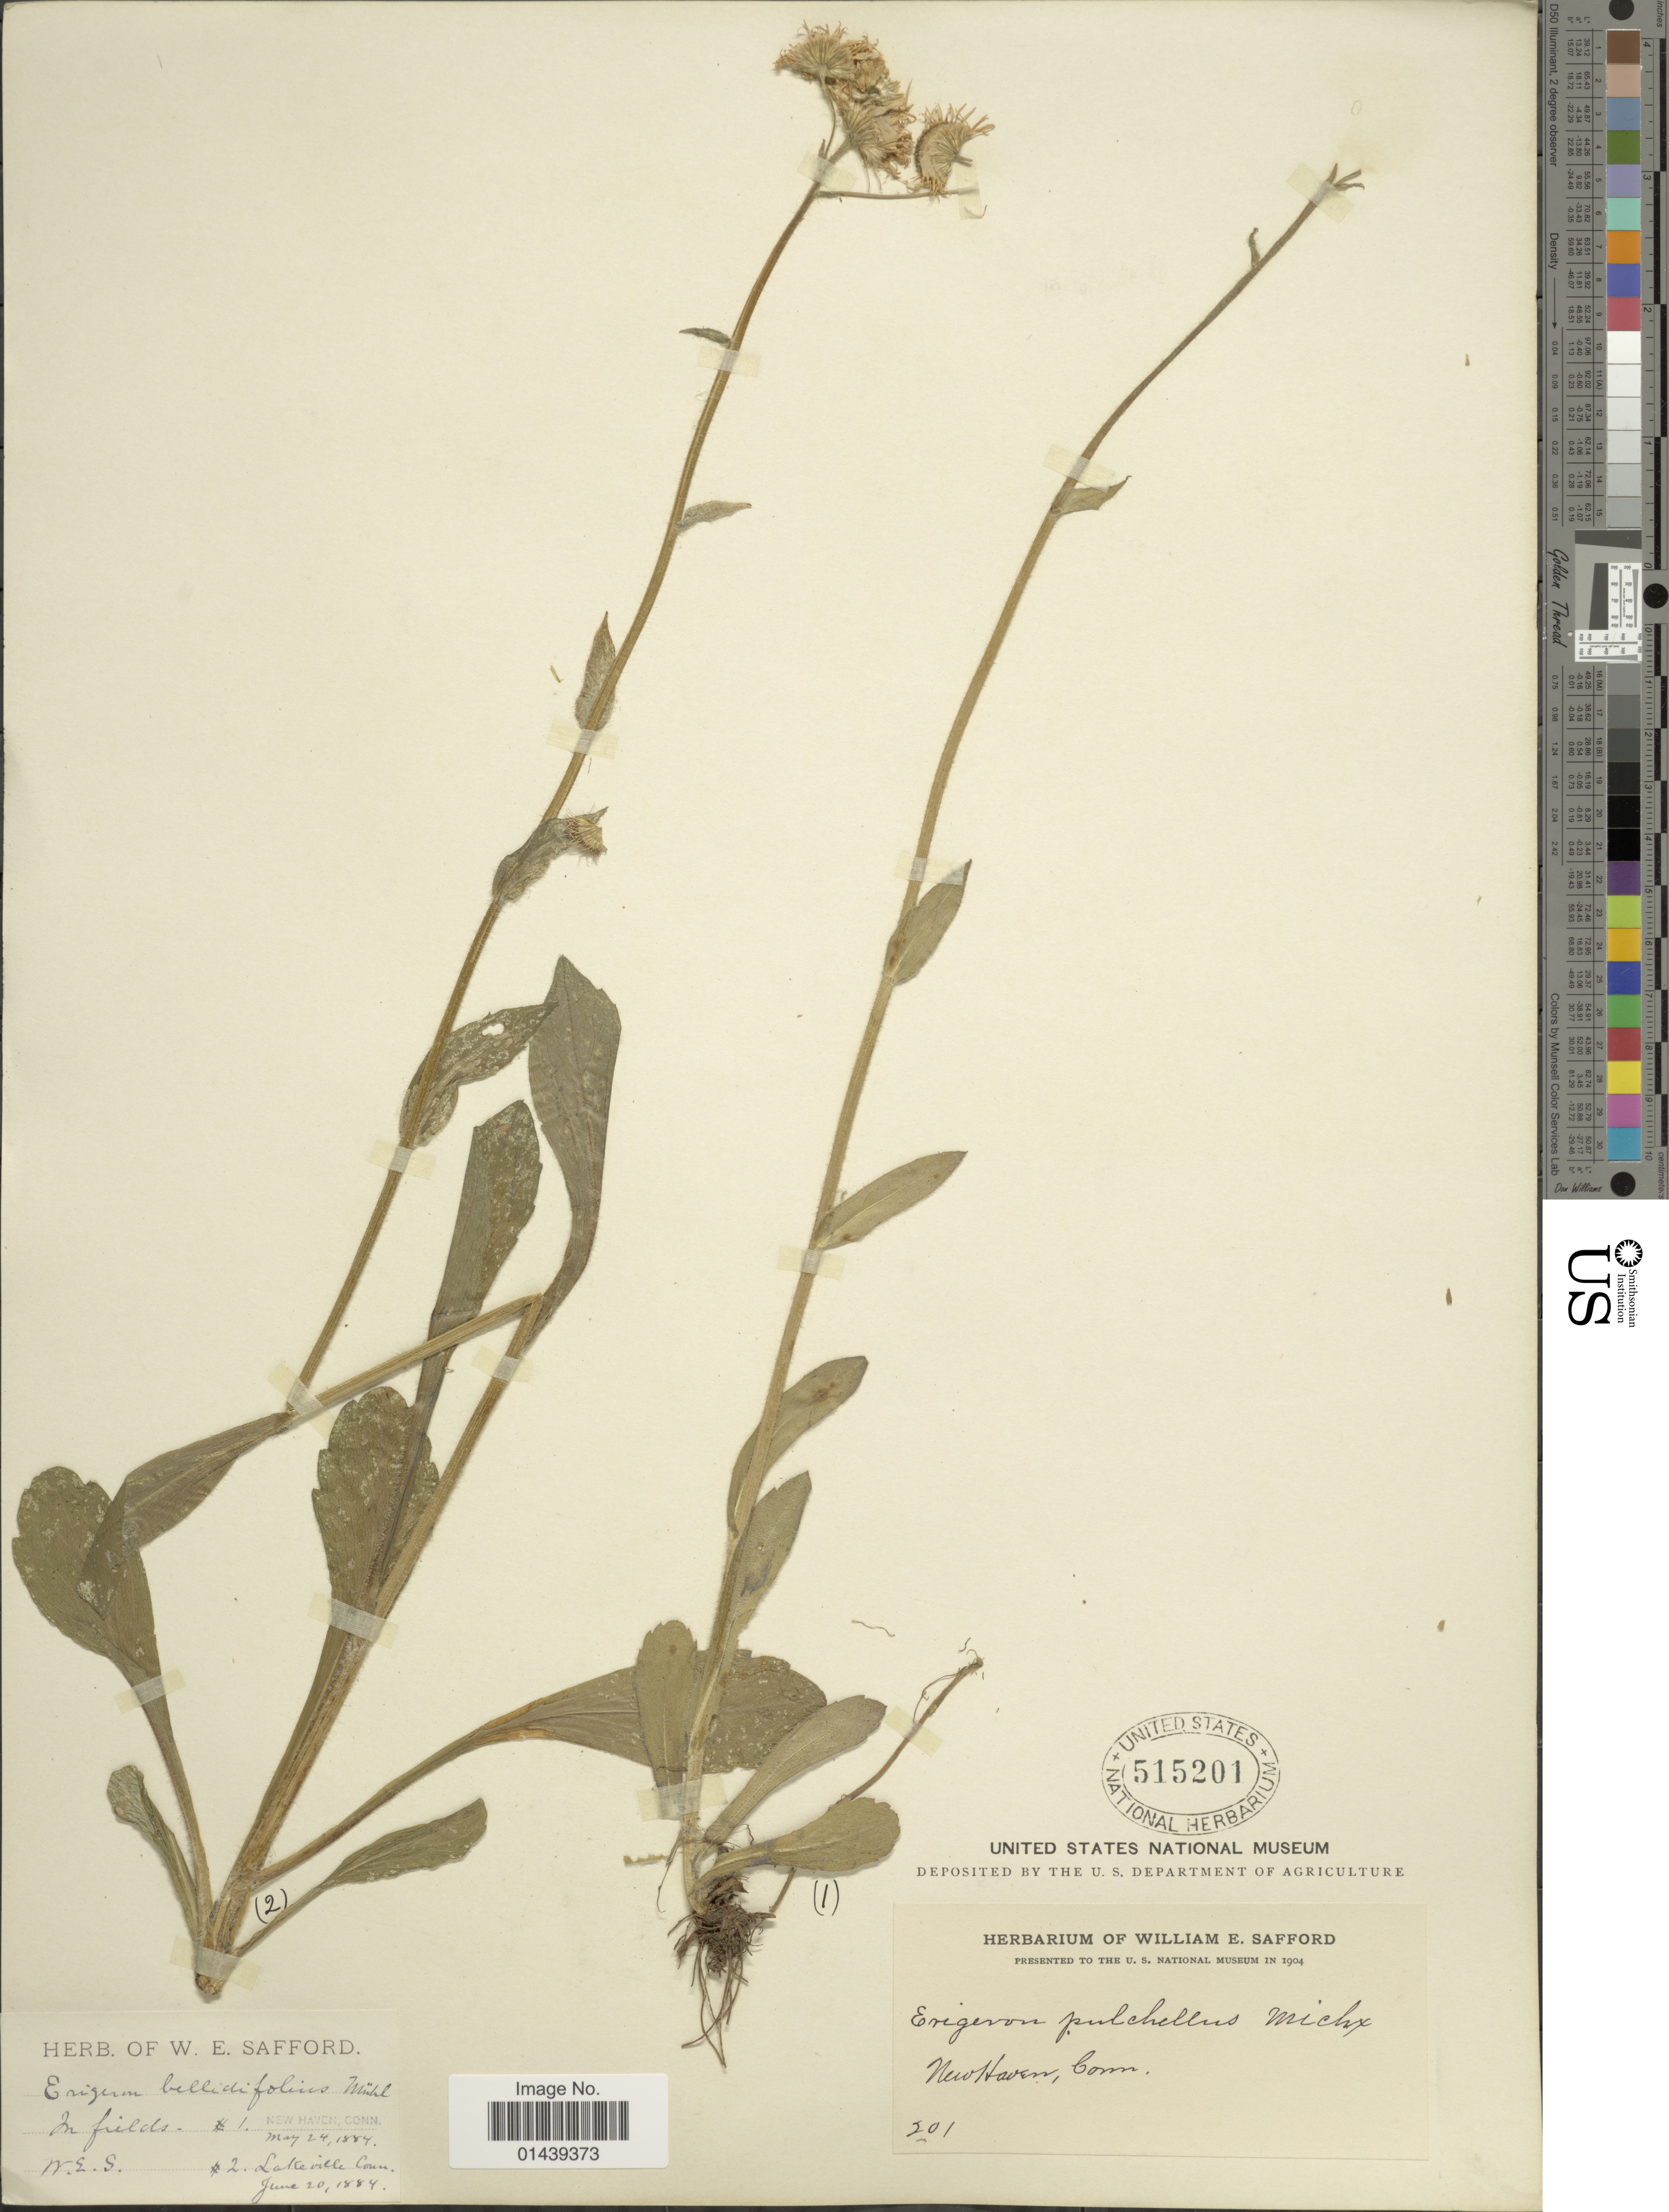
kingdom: Plantae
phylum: Tracheophyta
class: Magnoliopsida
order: Asterales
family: Asteraceae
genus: Erigeron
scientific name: Erigeron pulchellus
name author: Michx.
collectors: W. E. Safford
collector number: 201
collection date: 1884-06-20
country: United States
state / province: Connecticut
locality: New Haven.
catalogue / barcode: US 515201